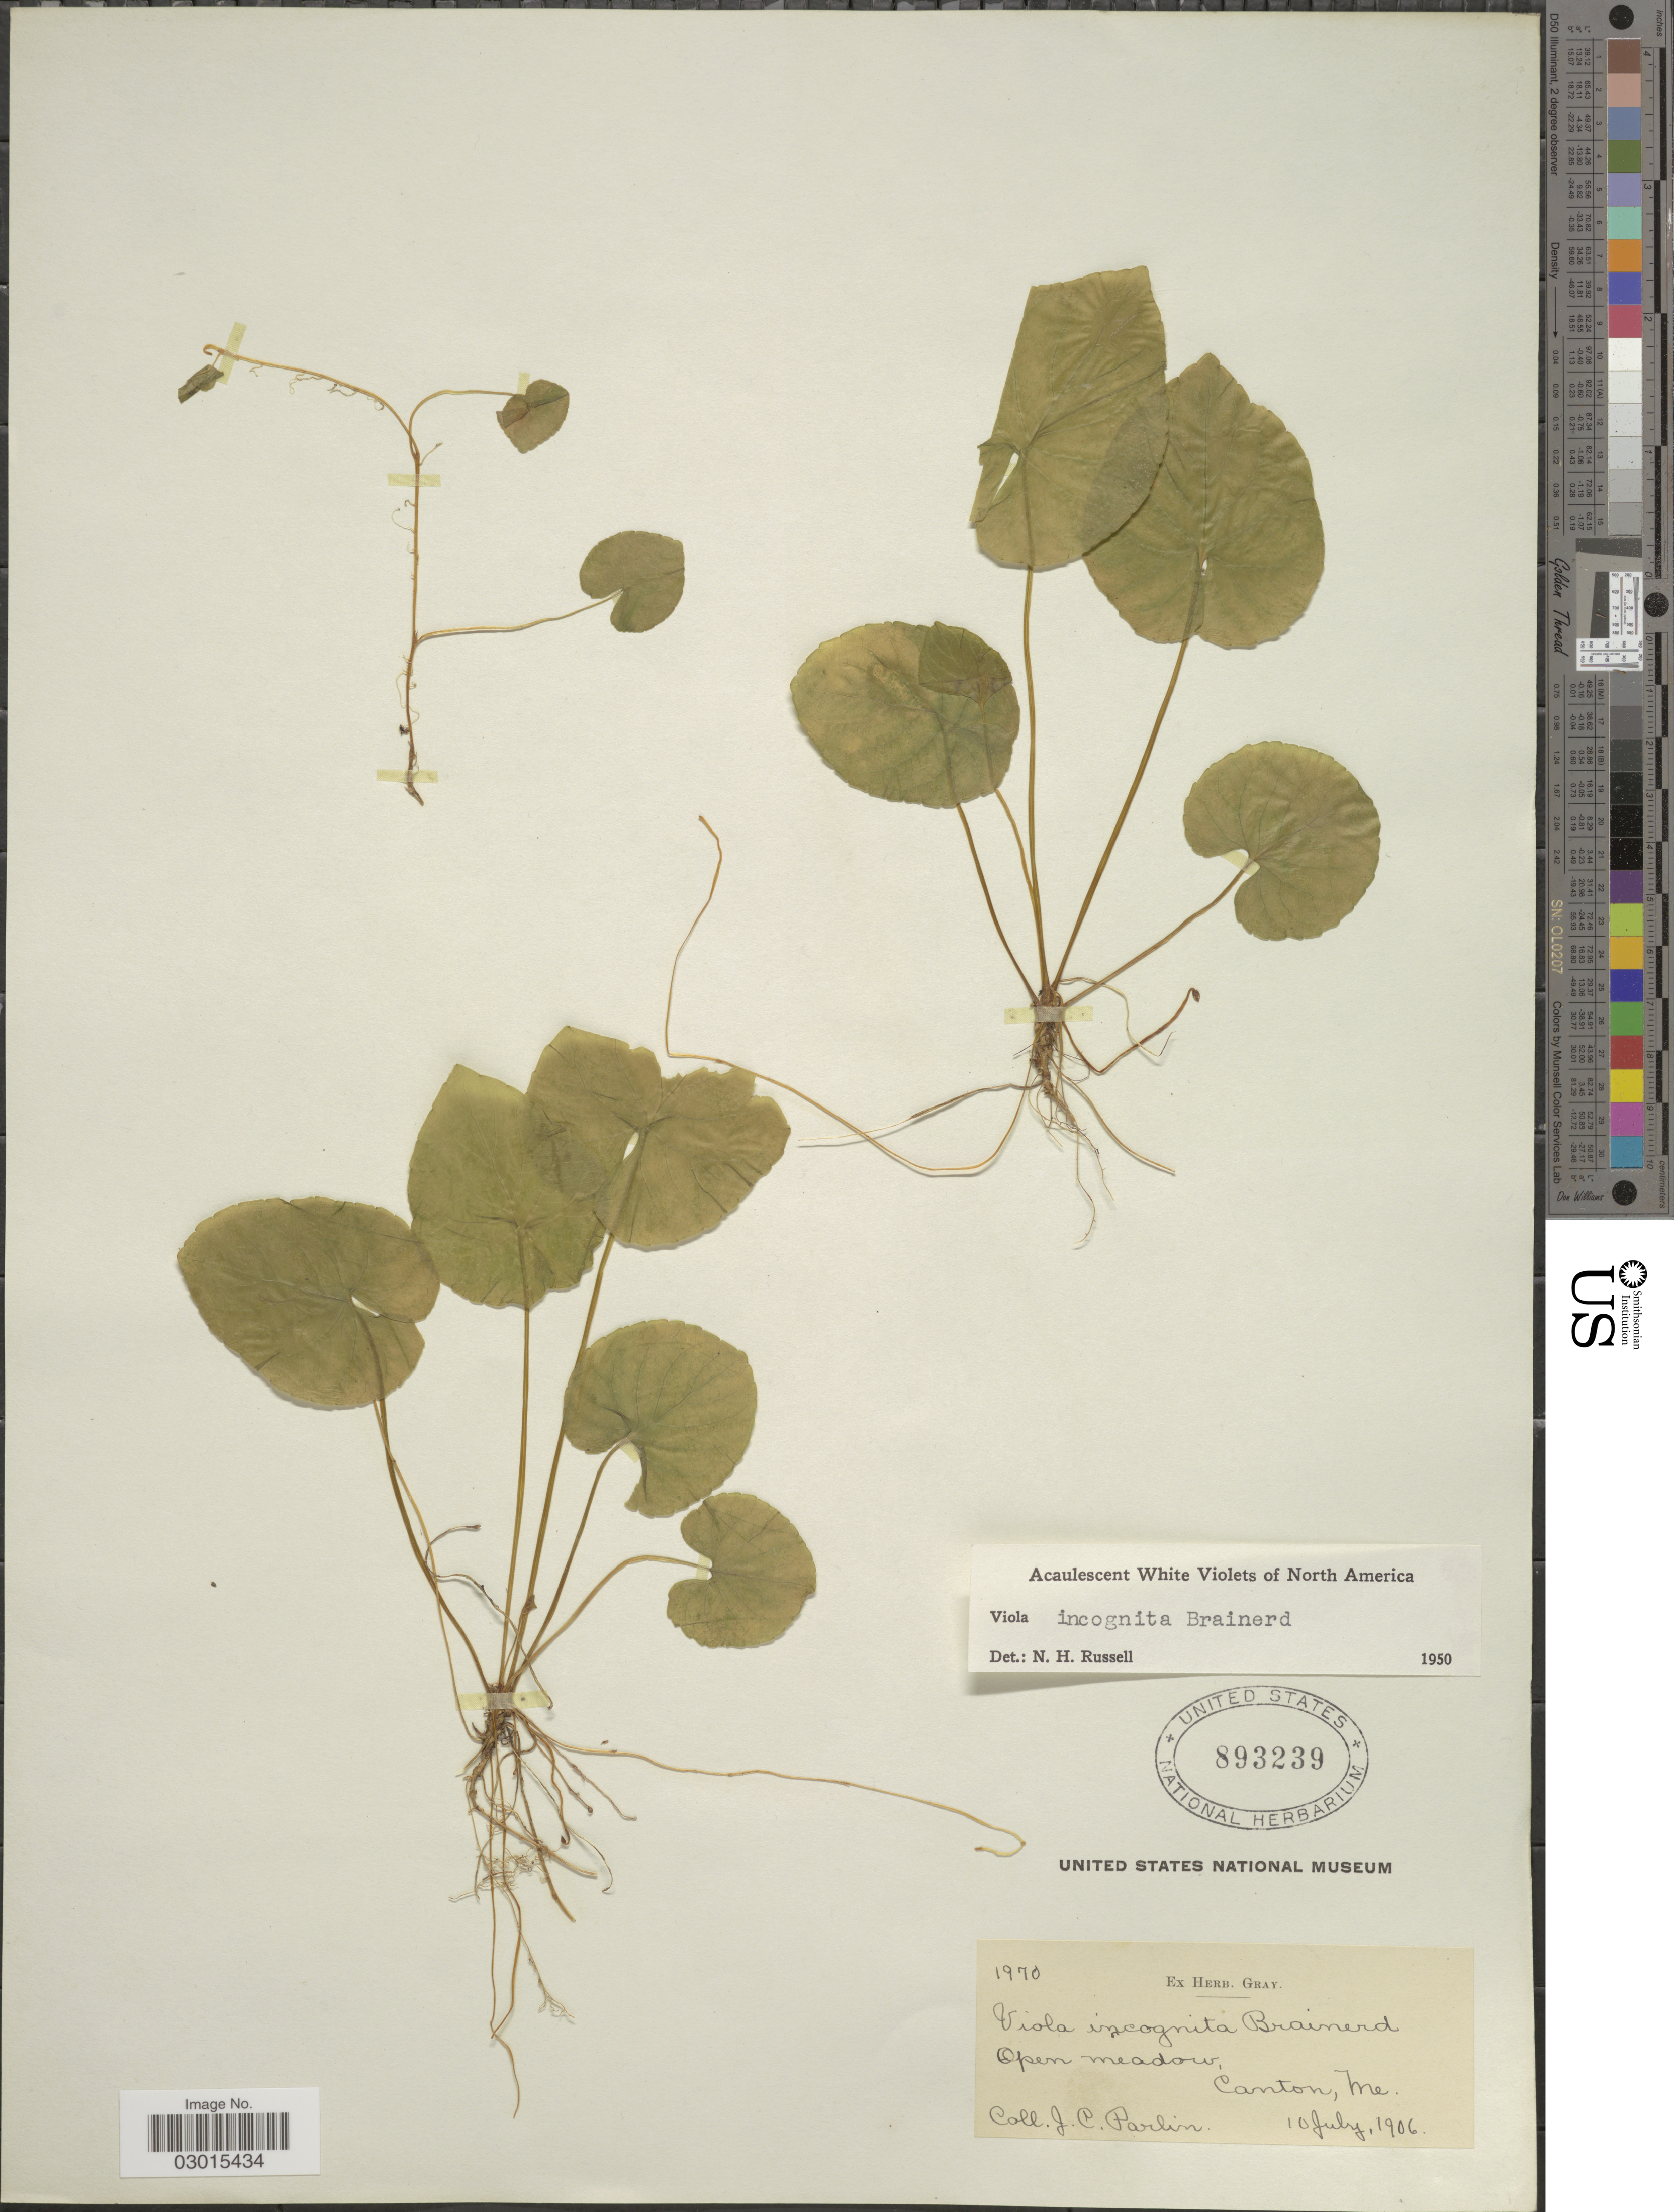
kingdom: Plantae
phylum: Tracheophyta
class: Magnoliopsida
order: Malpighiales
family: Violaceae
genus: Viola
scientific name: Viola incognita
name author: Brainerd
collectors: J. Parlin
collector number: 1970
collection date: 1906-07-10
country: United States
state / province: Maine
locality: Canton, Me.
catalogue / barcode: US 893239